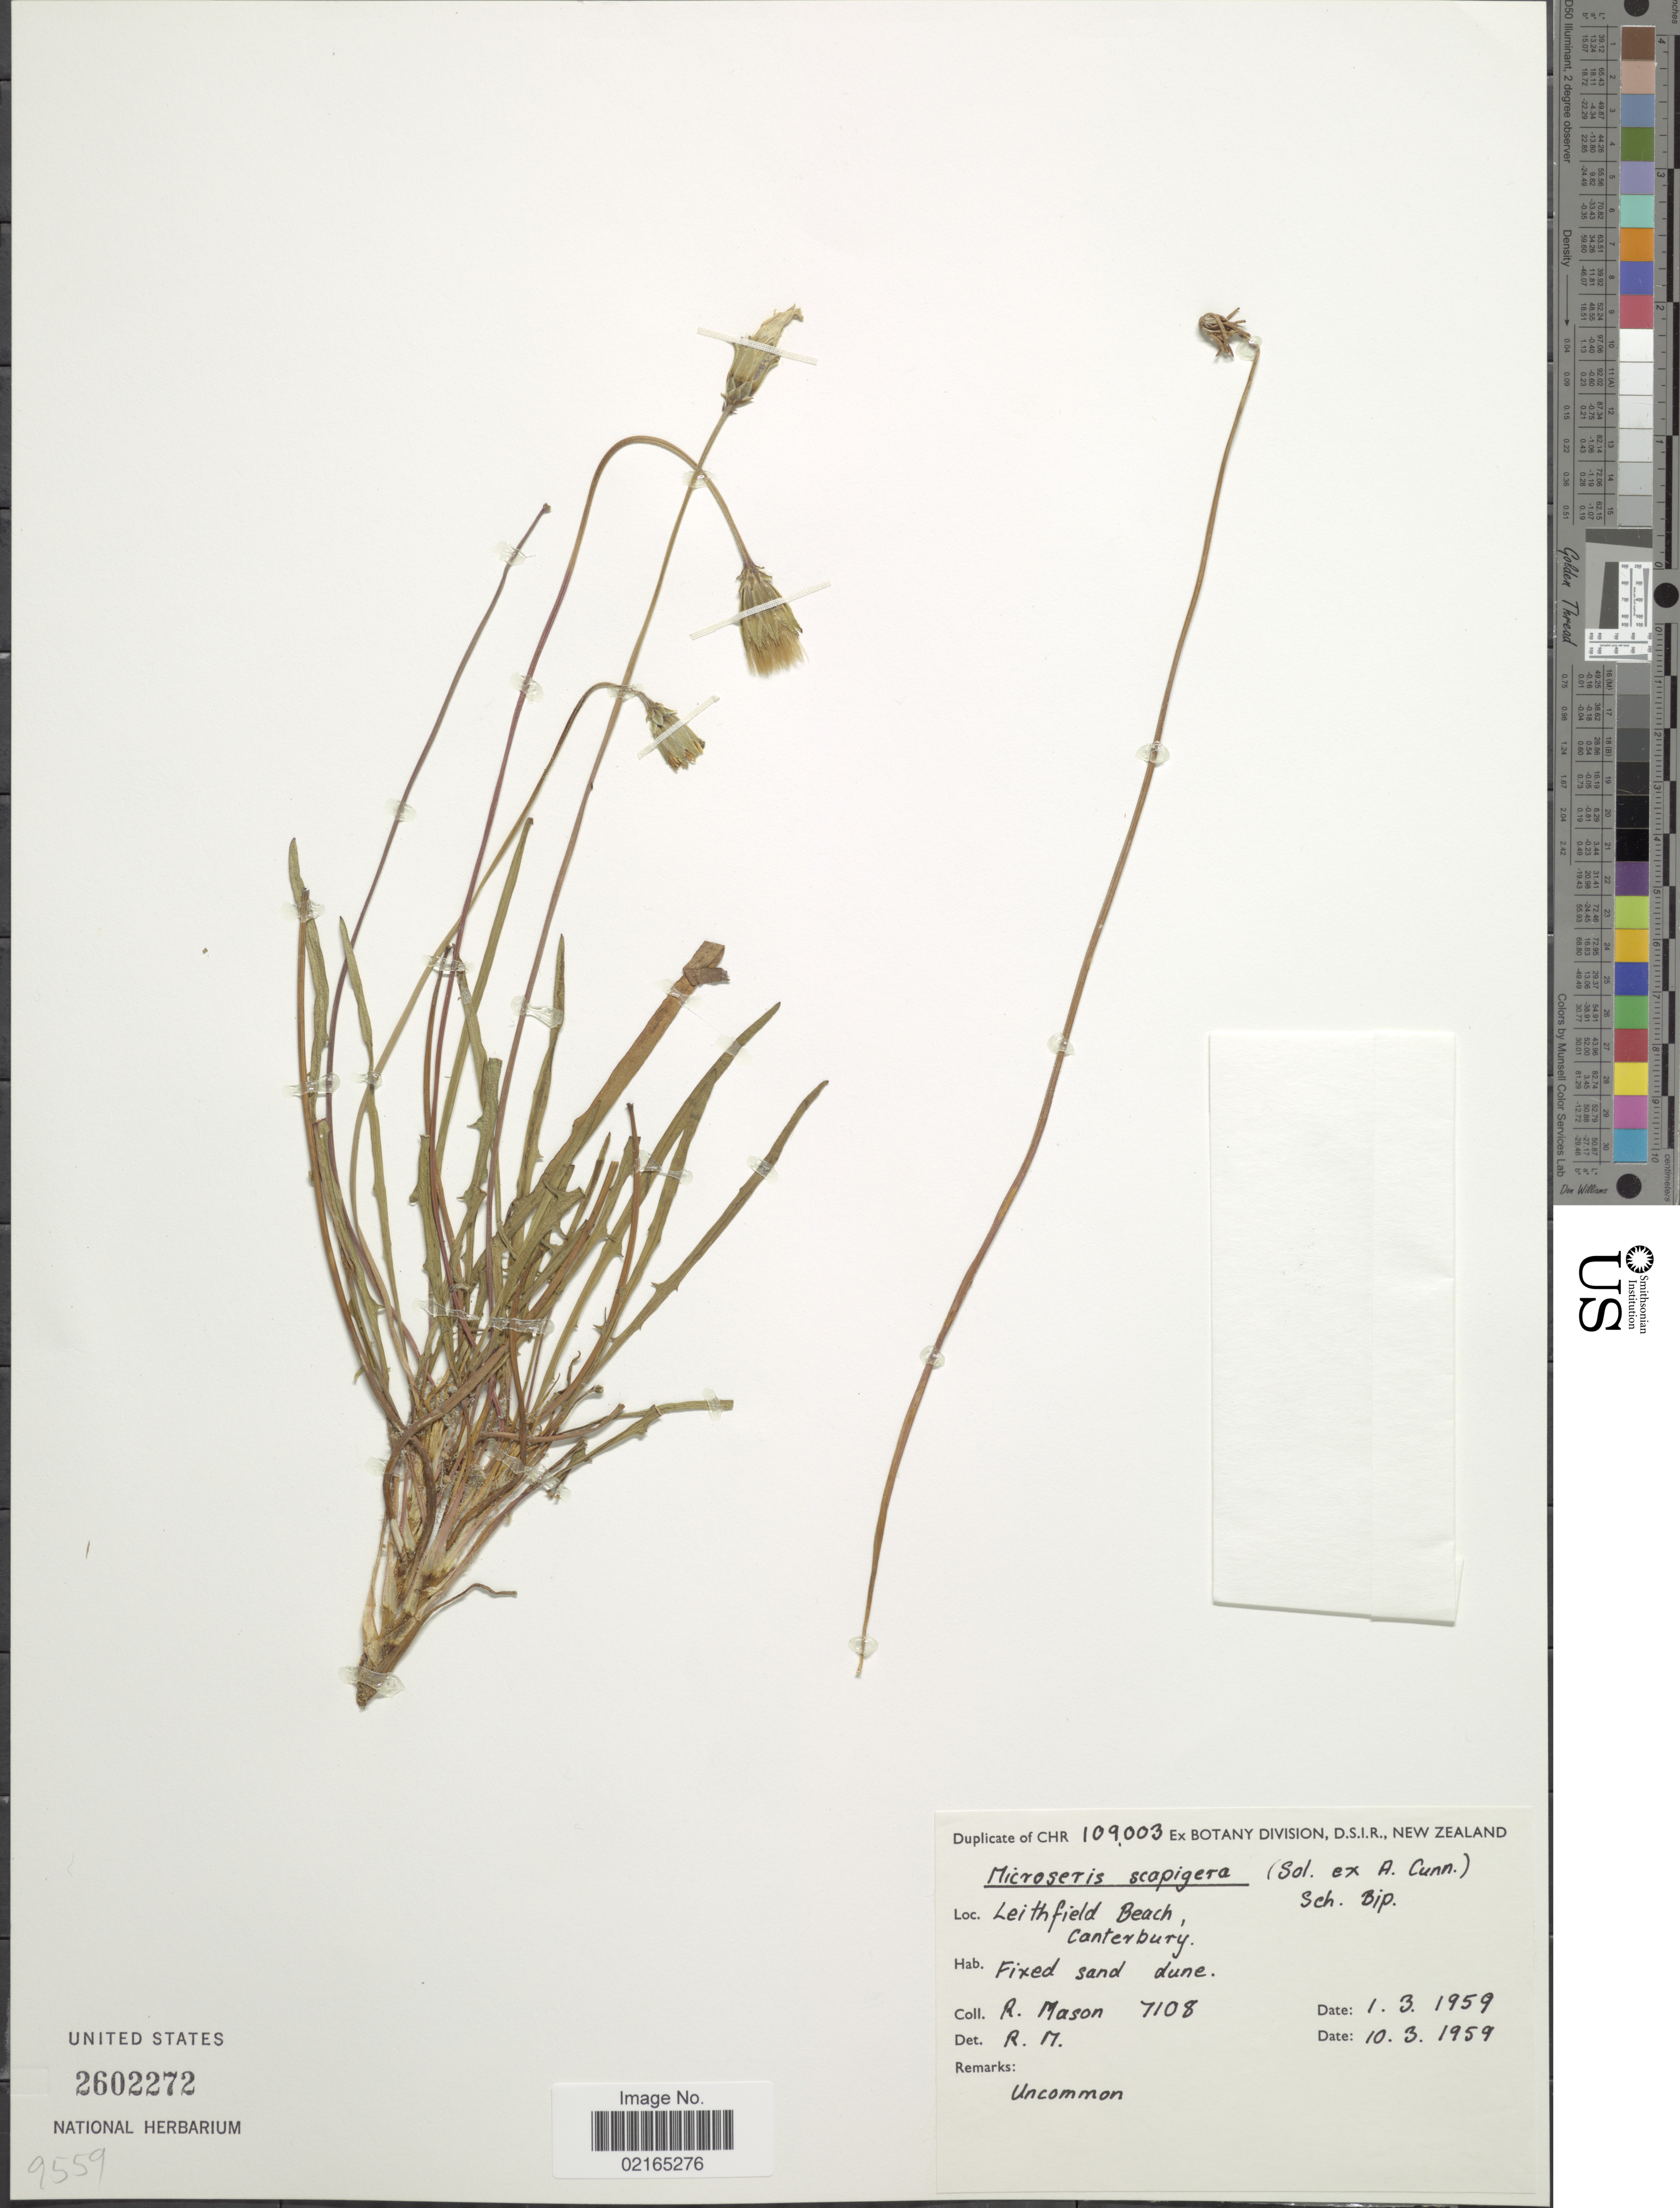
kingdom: Plantae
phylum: Tracheophyta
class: Magnoliopsida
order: Asterales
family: Asteraceae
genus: Microseris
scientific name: Microseris scapigera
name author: (Sol. ex A. Cunn.) Sch. Bip.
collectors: R. Mason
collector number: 7108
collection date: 1959-03-01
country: New Zealand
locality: Leithfield Beach, Canterbury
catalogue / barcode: US 2602272